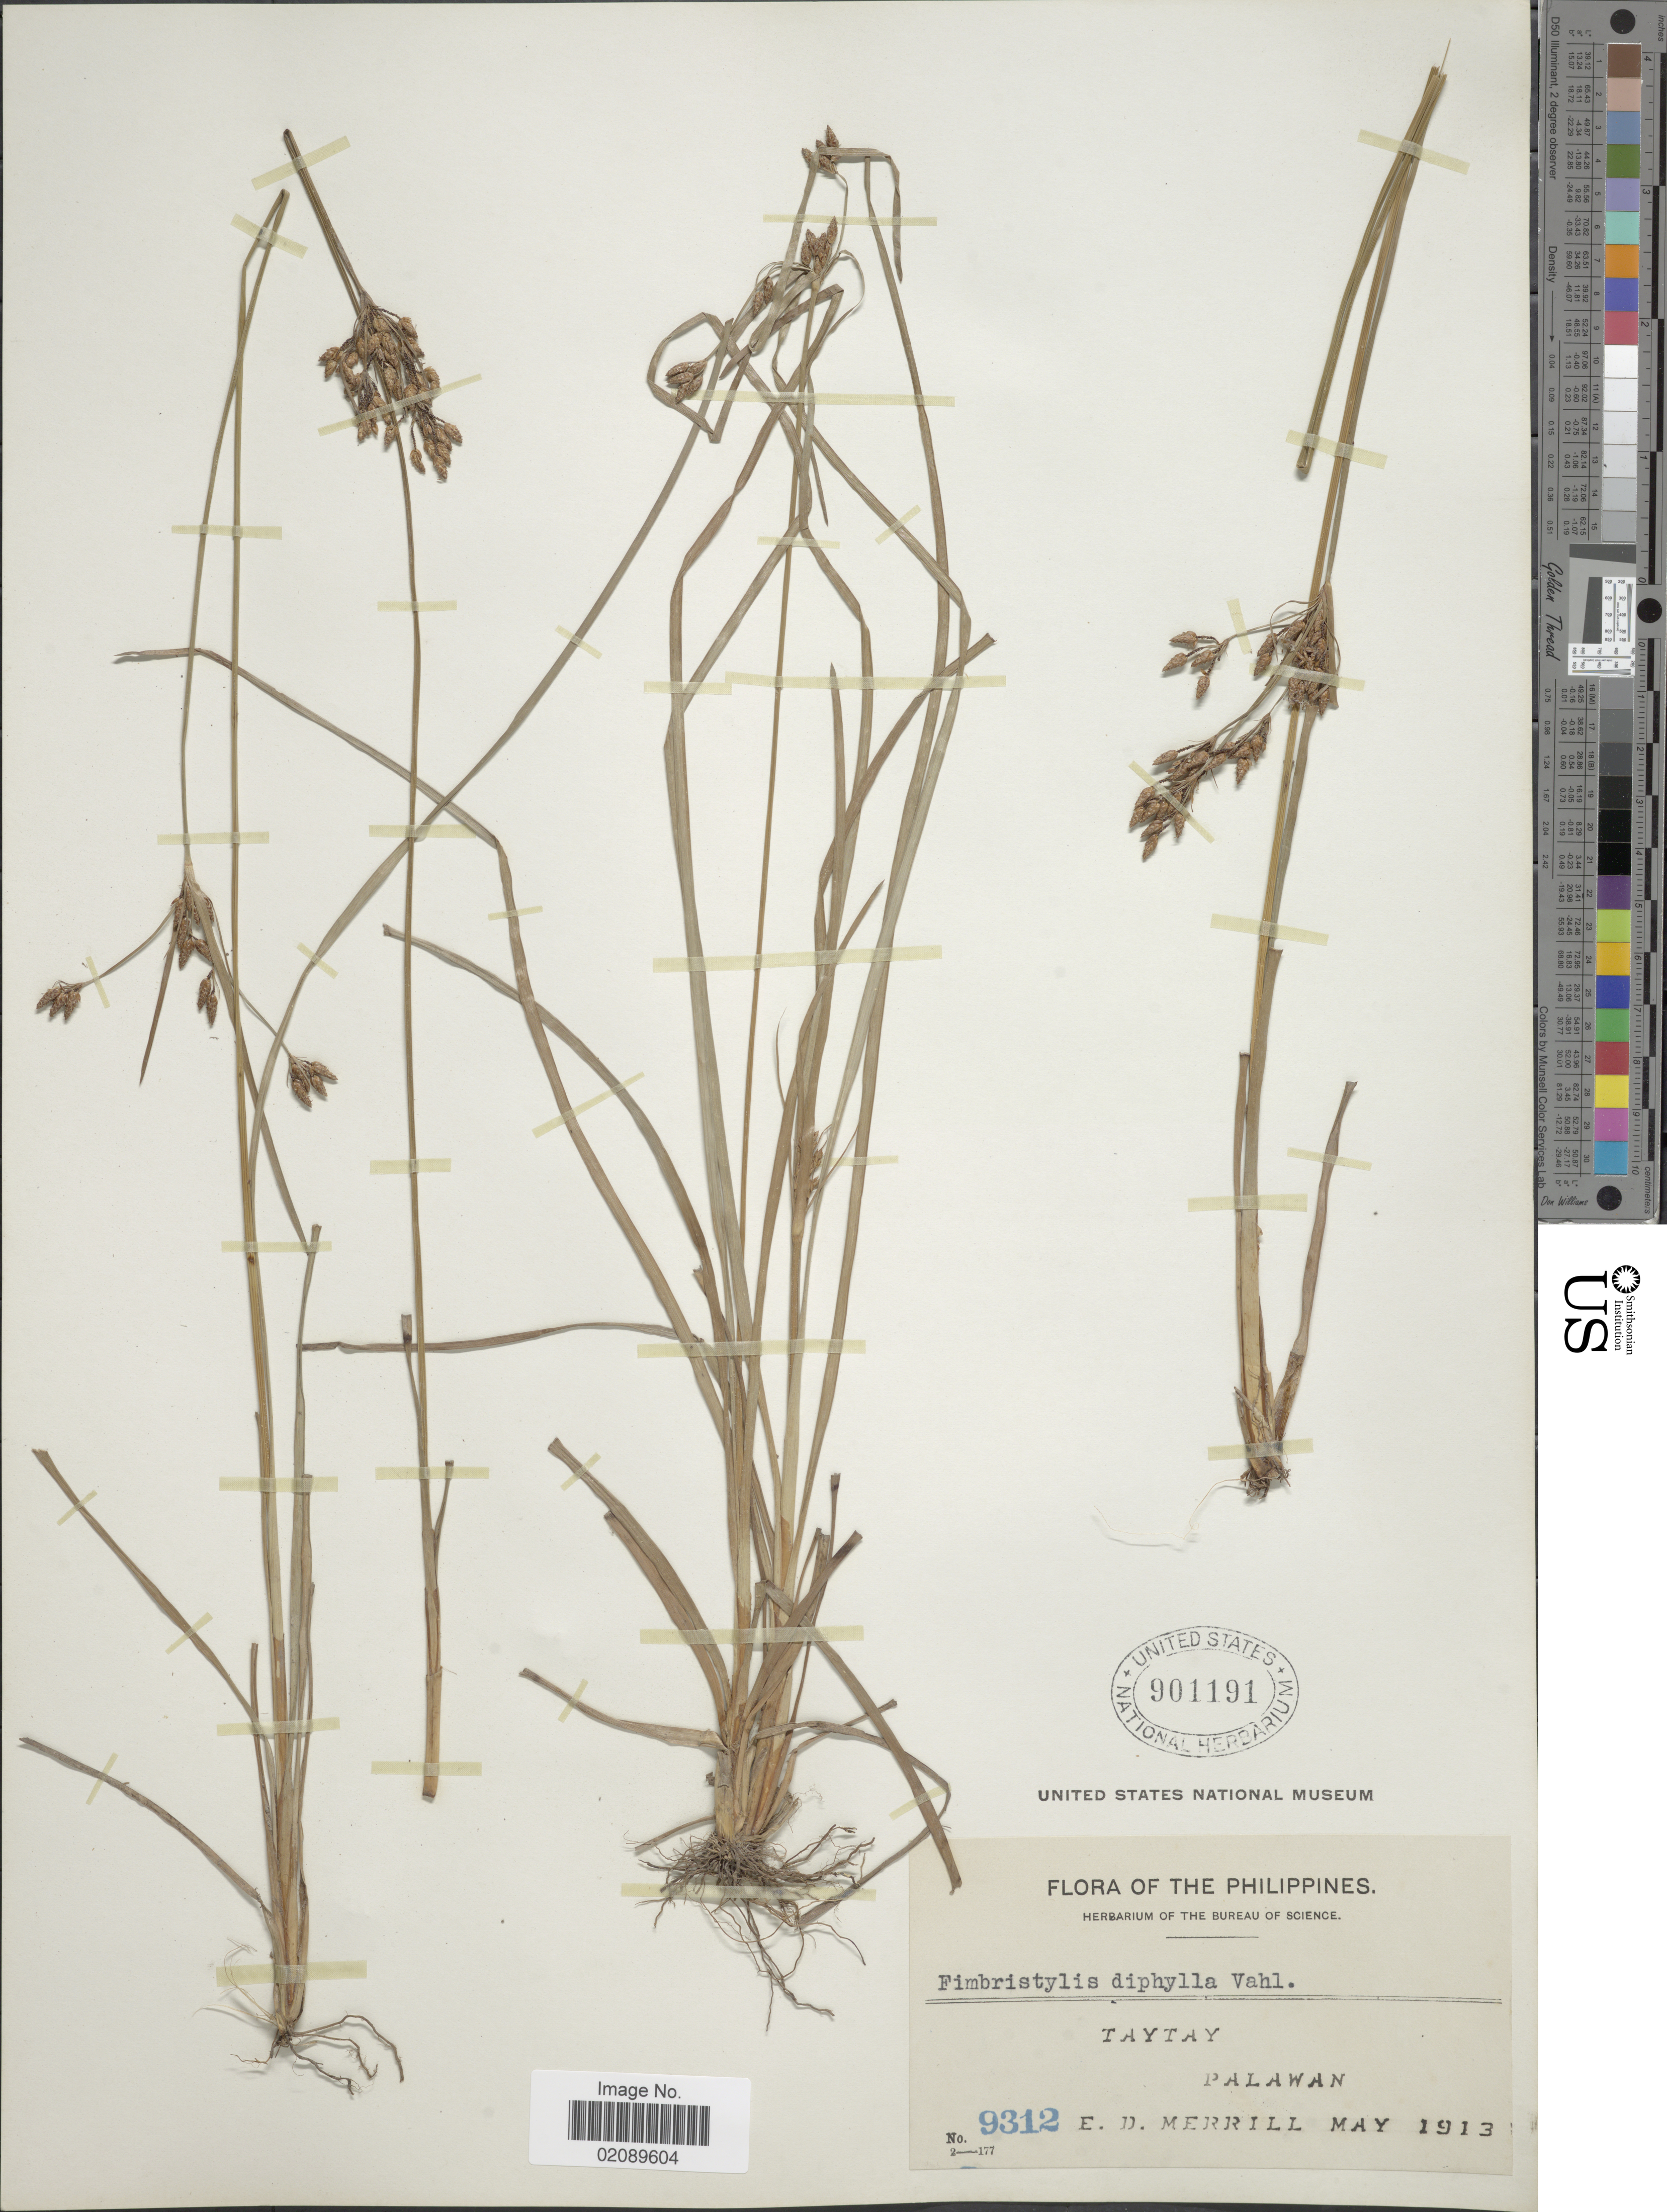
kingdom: Plantae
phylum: Tracheophyta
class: Liliopsida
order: Poales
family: Cyperaceae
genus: Fimbristylis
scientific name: Fimbristylis annua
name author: (All.) Roem. & Schult.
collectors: E. D. Merrill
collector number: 9312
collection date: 1913-05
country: Philippines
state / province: Mimaropa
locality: Taytay, Palawan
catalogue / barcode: US 901191